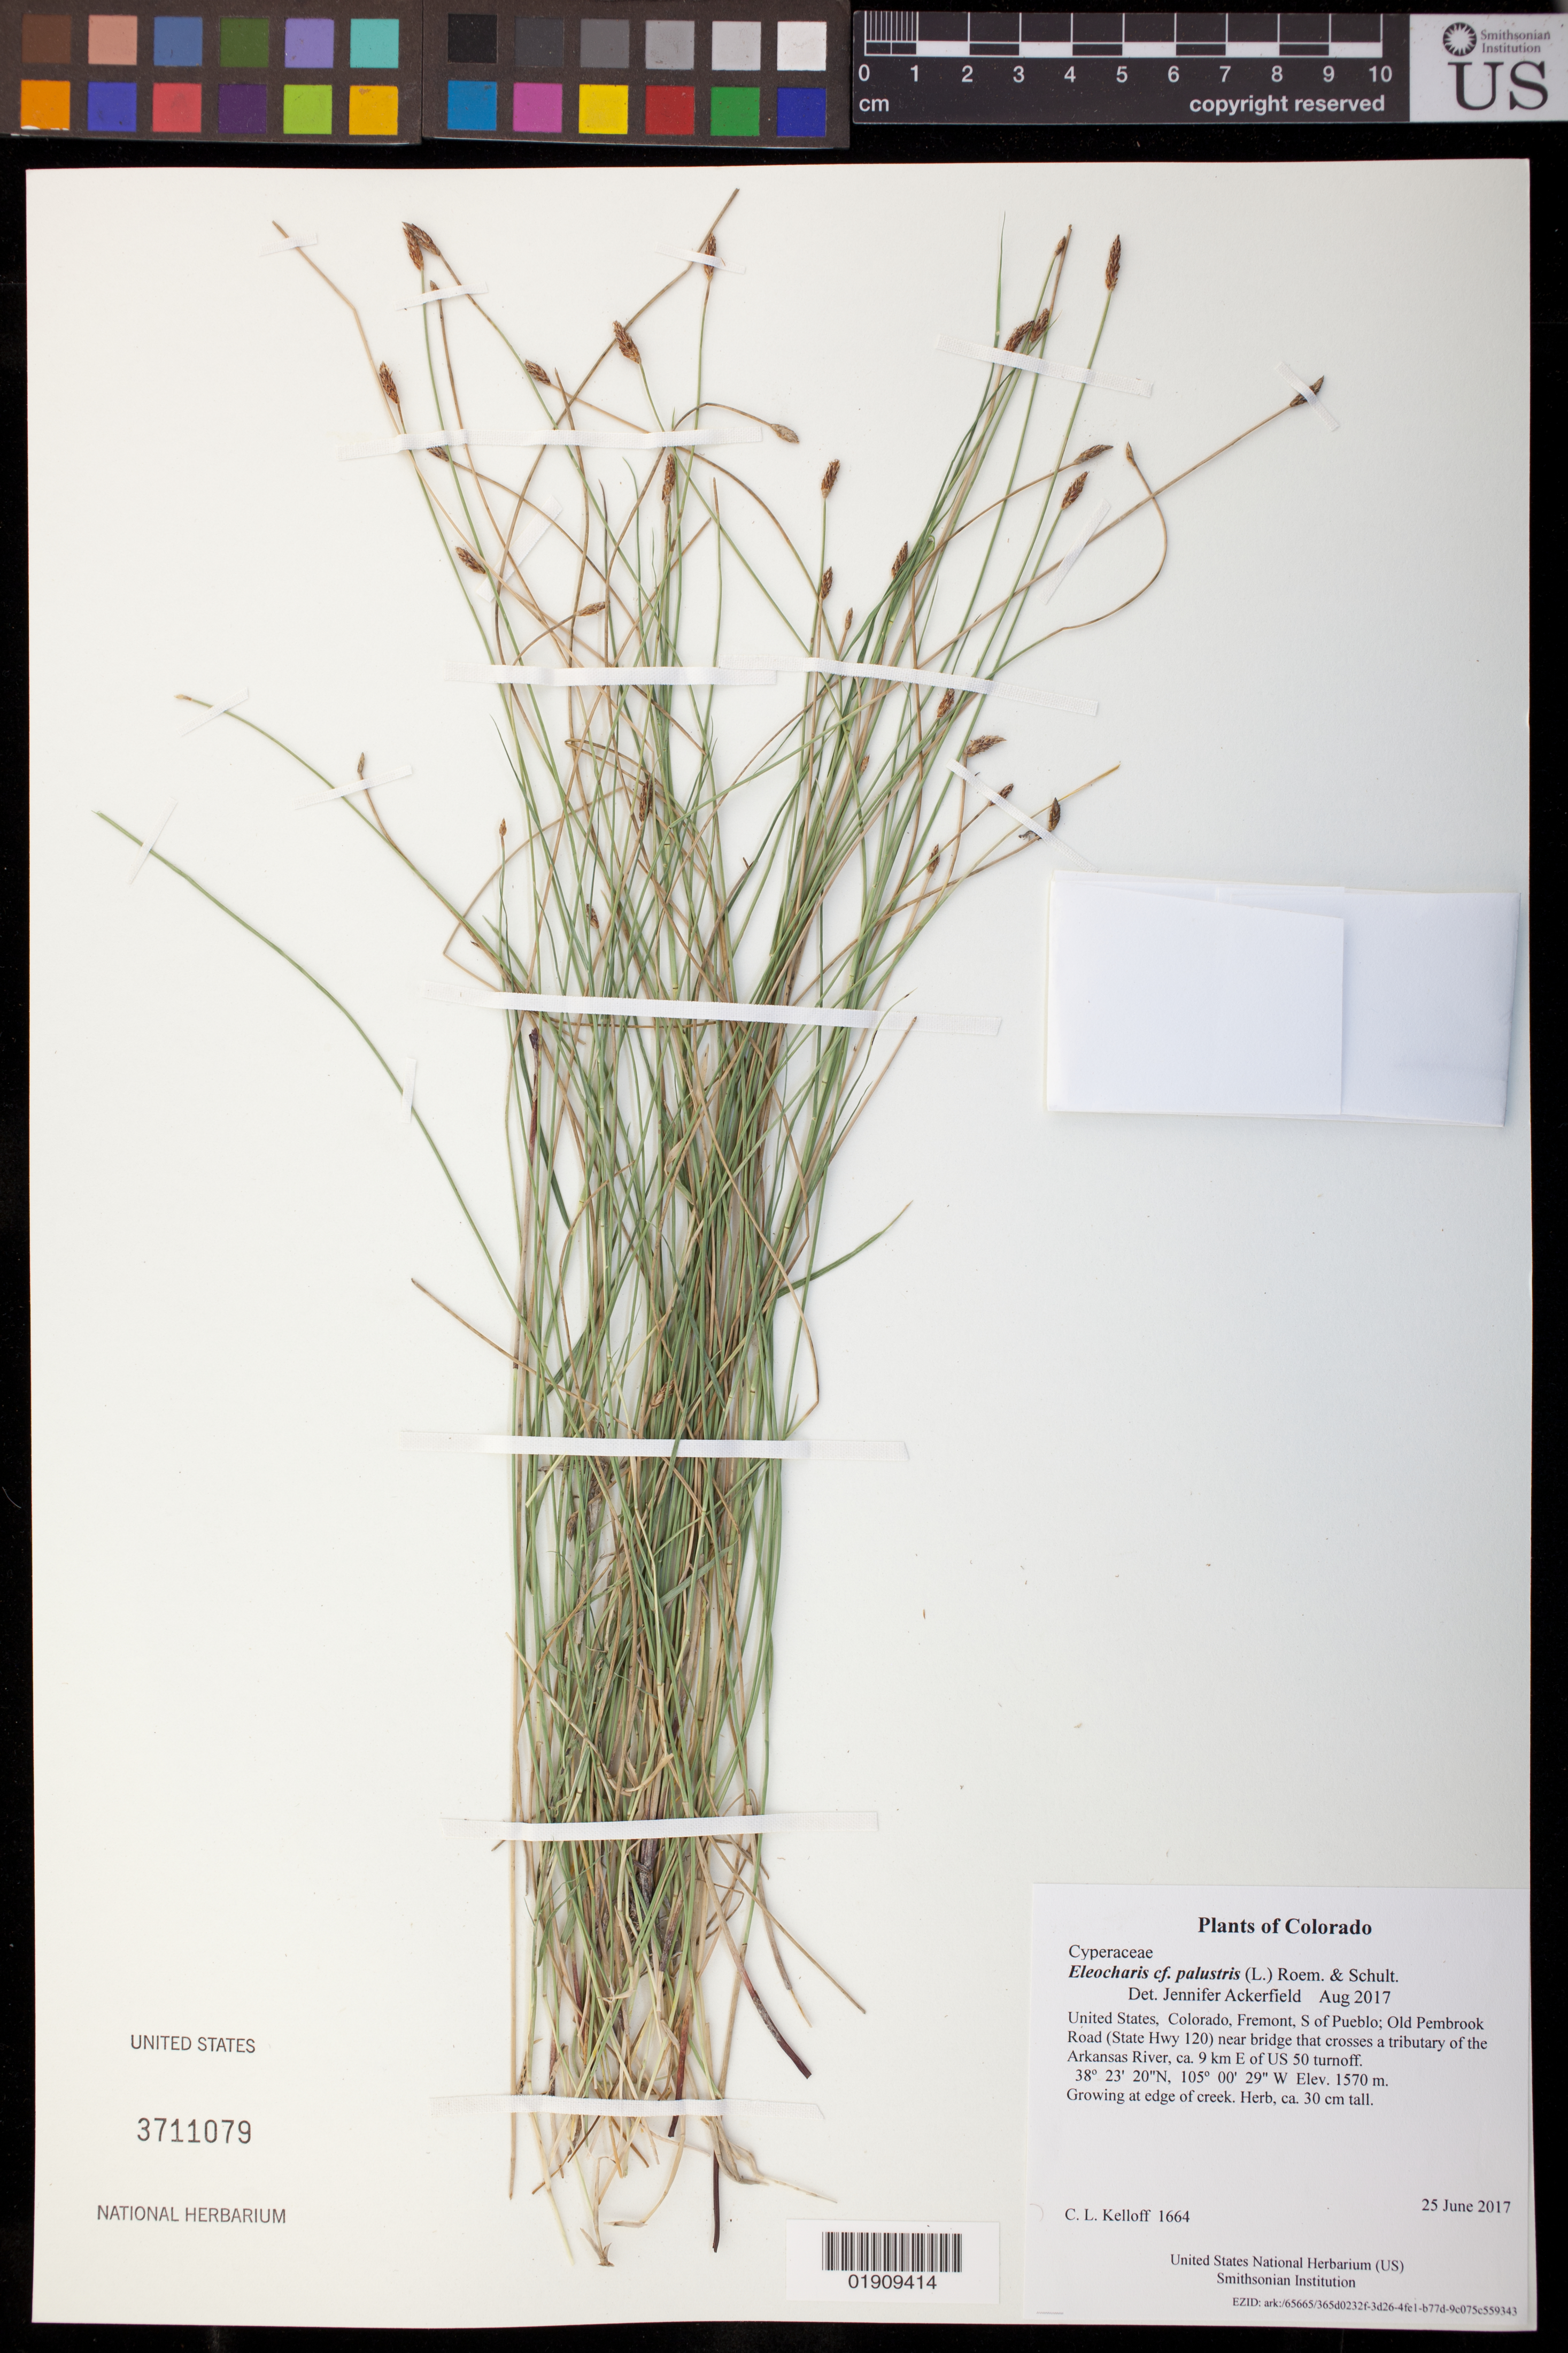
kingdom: Plantae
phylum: Tracheophyta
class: Liliopsida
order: Poales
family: Cyperaceae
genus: Eleocharis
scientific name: Eleocharis palustris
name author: (L.) Roem. & Schult.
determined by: Ackerfield, Jennifer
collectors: C. L. Kelloff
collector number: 1664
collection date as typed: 25 June 2017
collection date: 2017-06-25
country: United States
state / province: Colorado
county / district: Fremont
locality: S of Pueblo; Old Pembrook Road (State Hwy 120) near bridge that crosses a tributary of the Arkansas River, ca. 9 km E of US 50 turnoff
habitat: Growing at edge of creek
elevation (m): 1570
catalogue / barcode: US 3711079